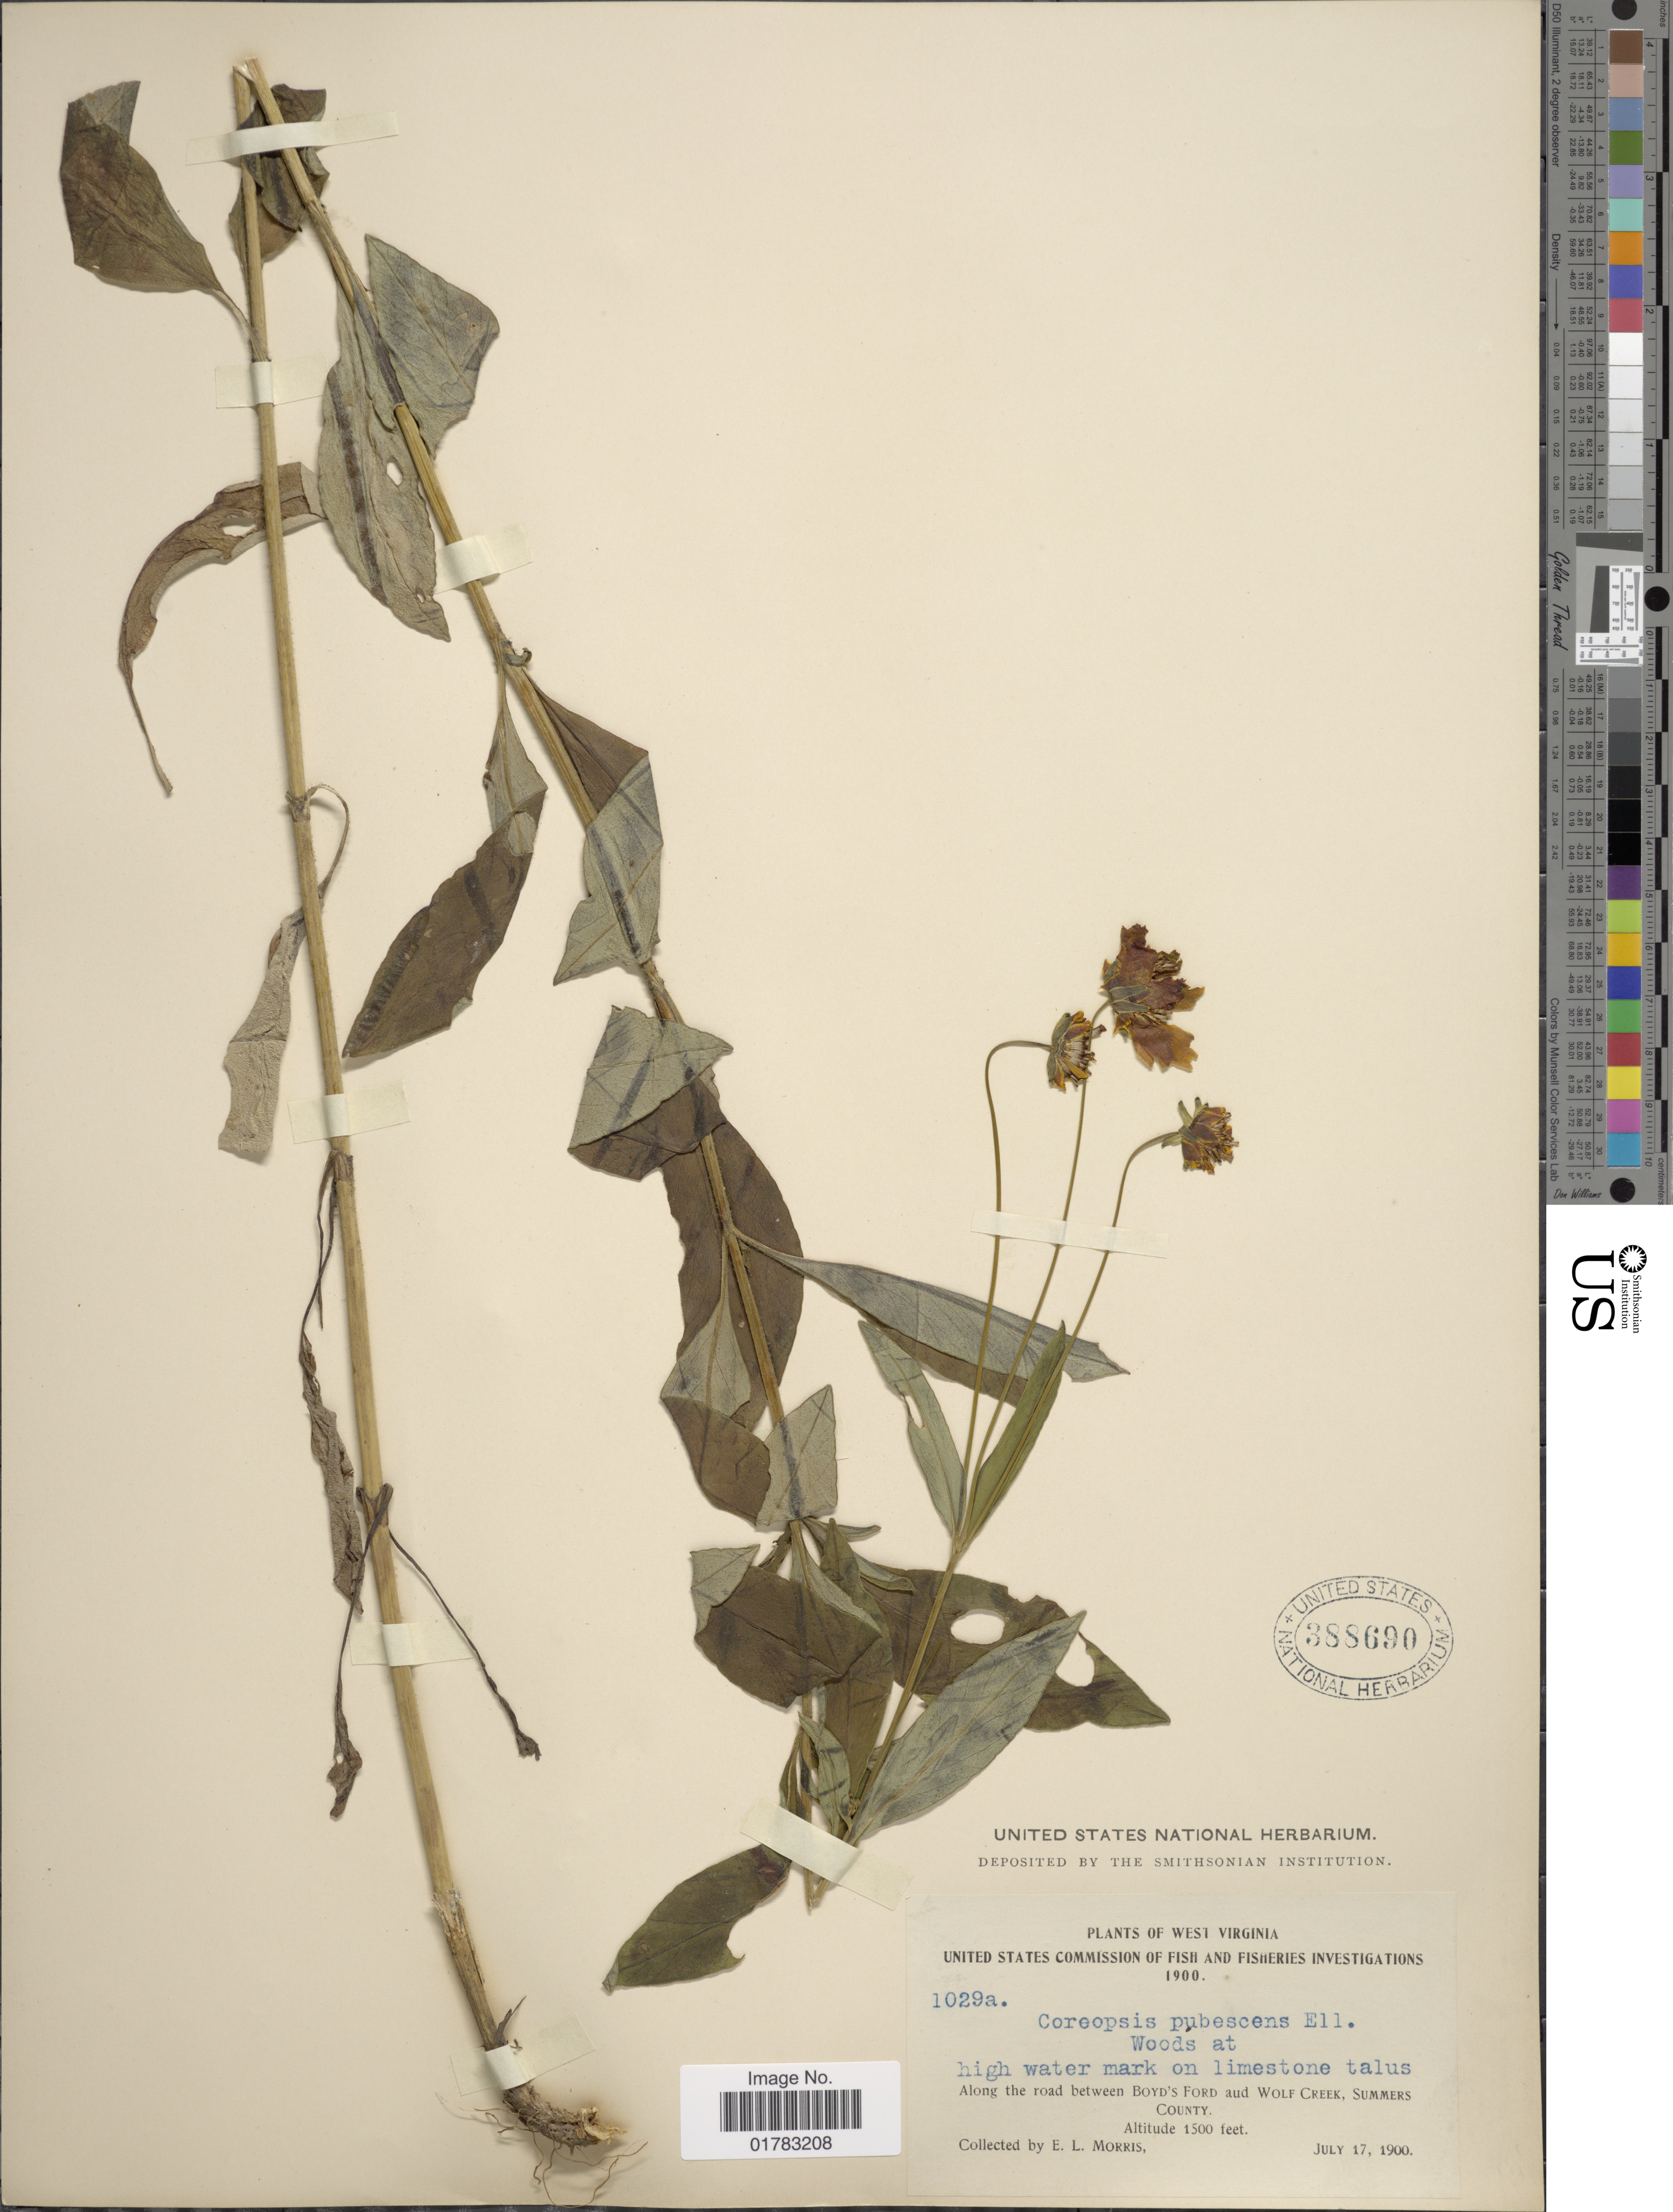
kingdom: Plantae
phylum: Tracheophyta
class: Magnoliopsida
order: Asterales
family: Asteraceae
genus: Coreopsis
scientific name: Coreopsis pubescens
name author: Elliott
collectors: E. Morris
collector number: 1029a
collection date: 1900-07-17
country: United States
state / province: West Virginia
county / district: Summers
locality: Woods at high water mark on limestone talus, along the road between Boyd's Ford and Wolf Creek.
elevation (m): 457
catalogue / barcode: US 388690